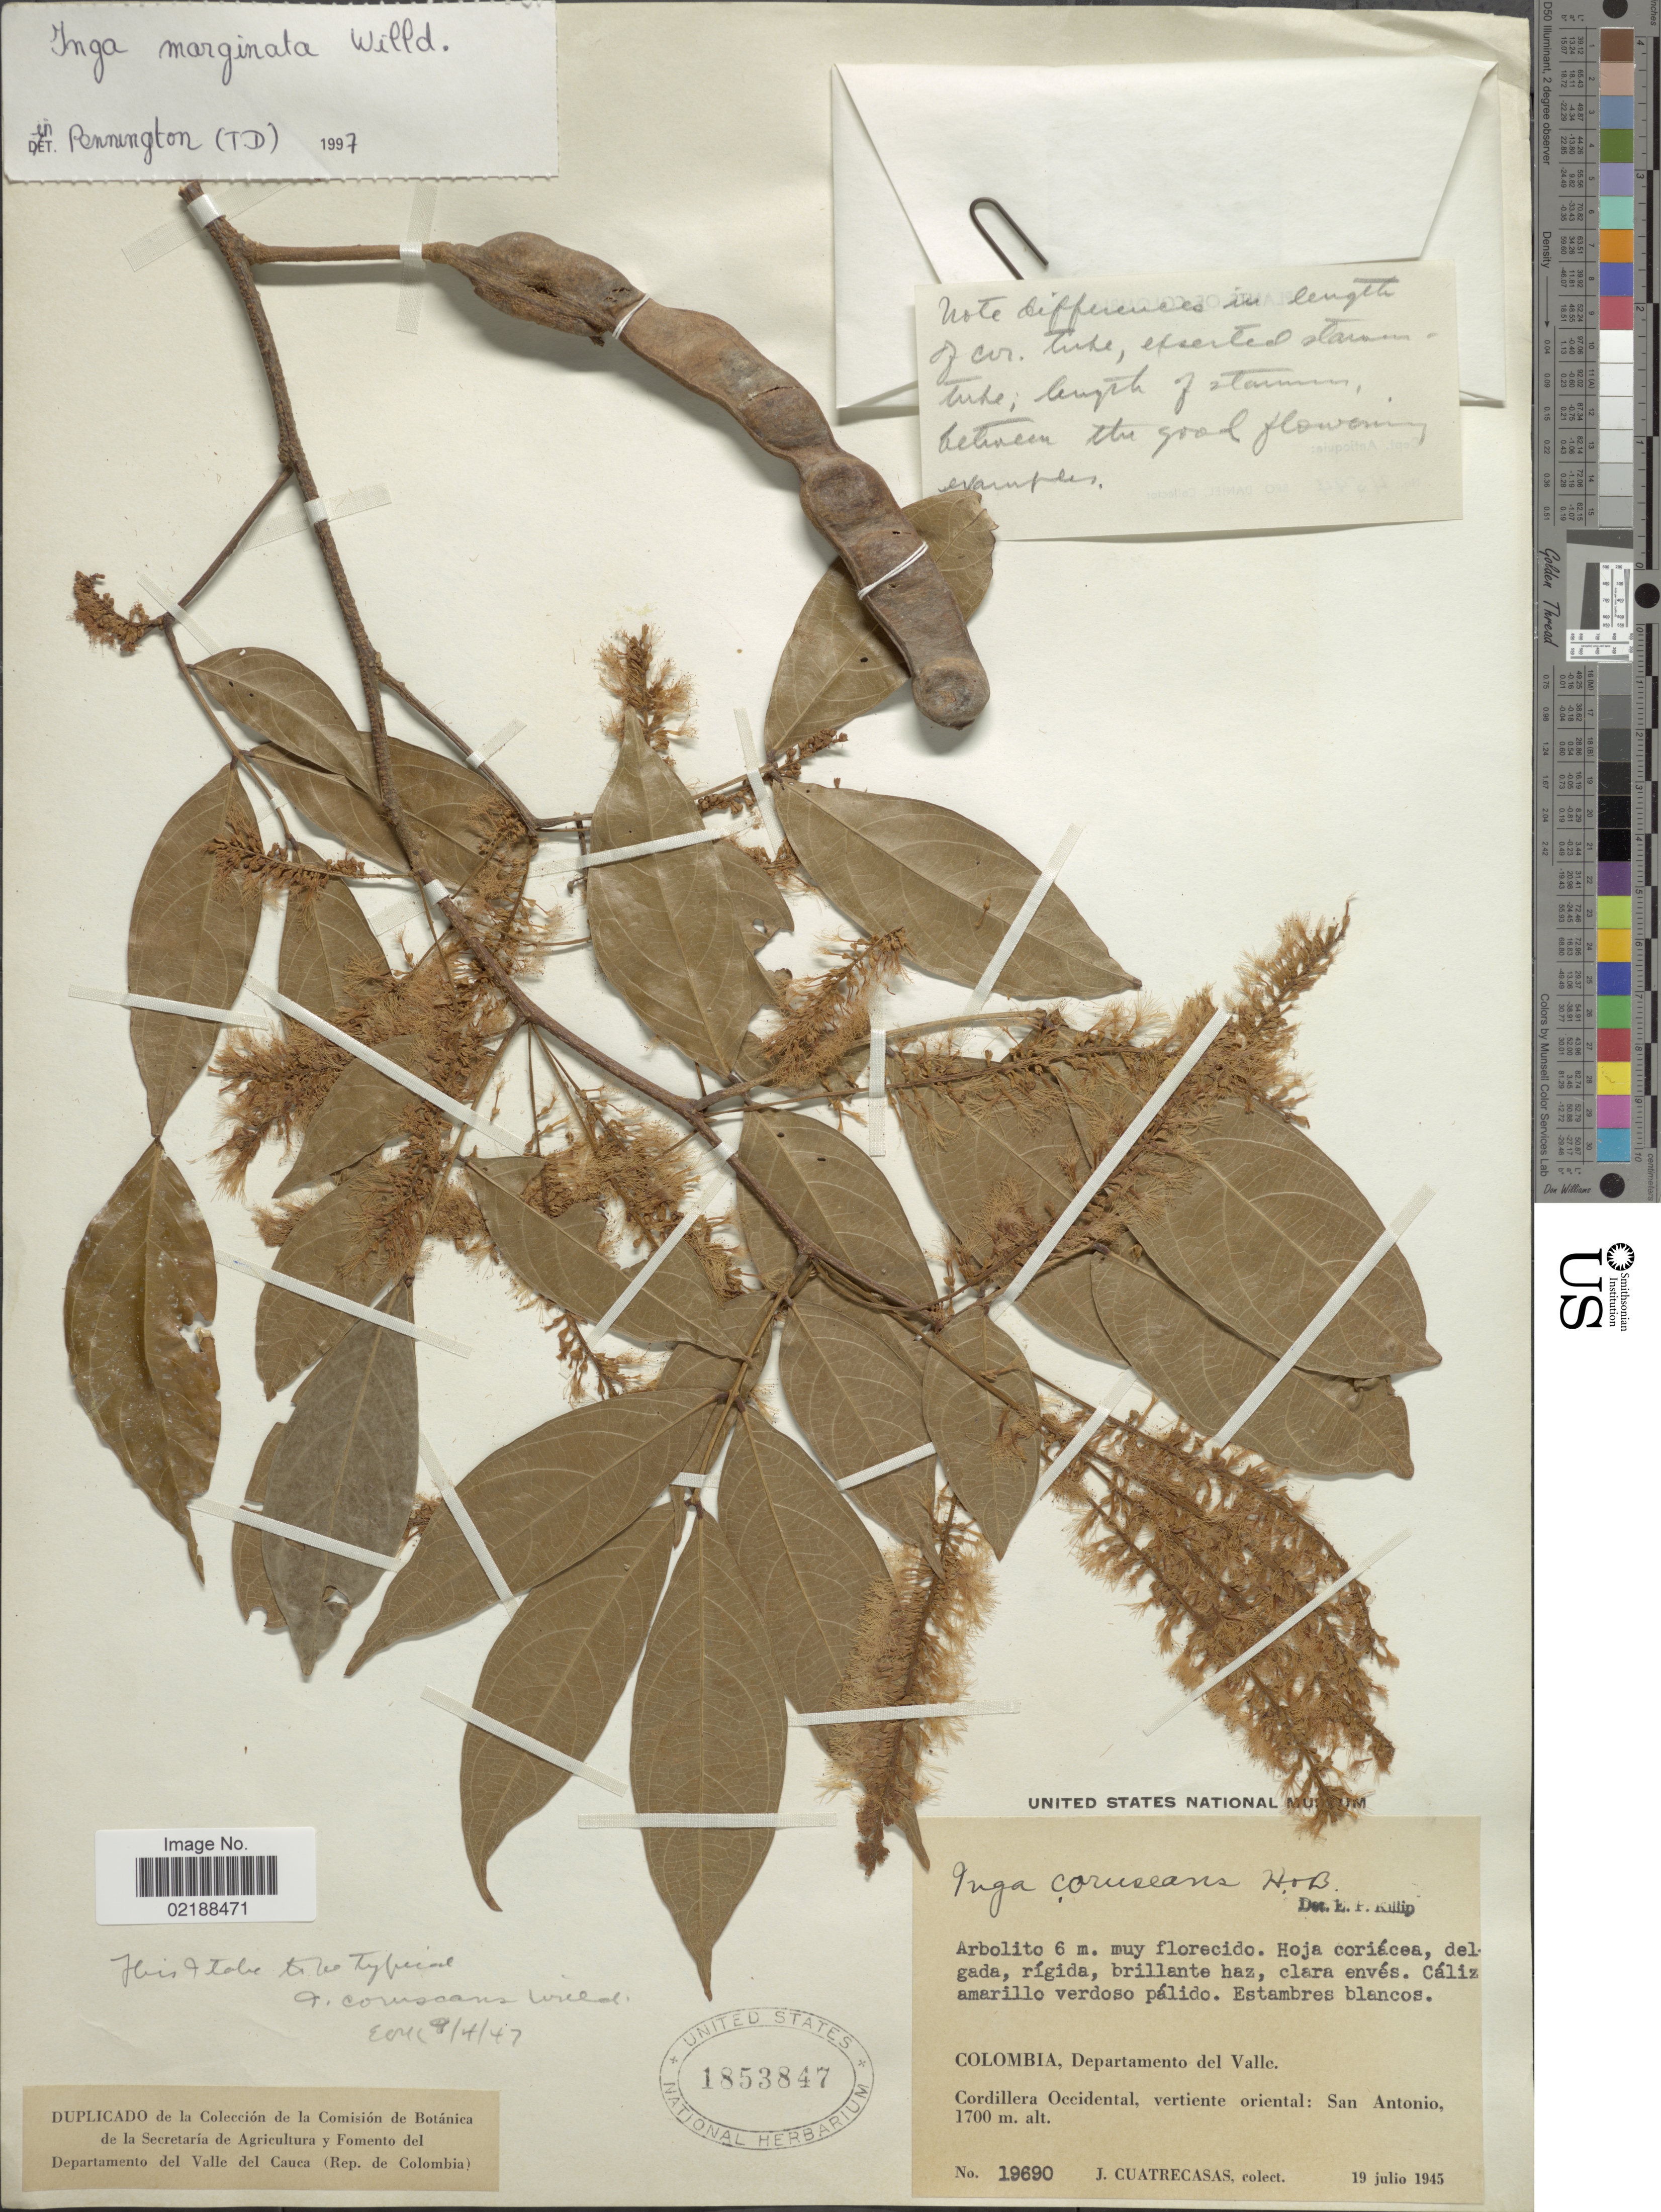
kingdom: Plantae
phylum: Tracheophyta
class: Magnoliopsida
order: Fabales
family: Fabaceae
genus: Inga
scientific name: Inga marginata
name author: Willd.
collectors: J. Cuatrecasas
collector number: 19690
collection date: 1945-07-19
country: Colombia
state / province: Valle del Cauca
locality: Departamento del Valle, Cordillera Occidental, vertiente oriental: San Antonio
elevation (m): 1700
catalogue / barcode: US 1853847